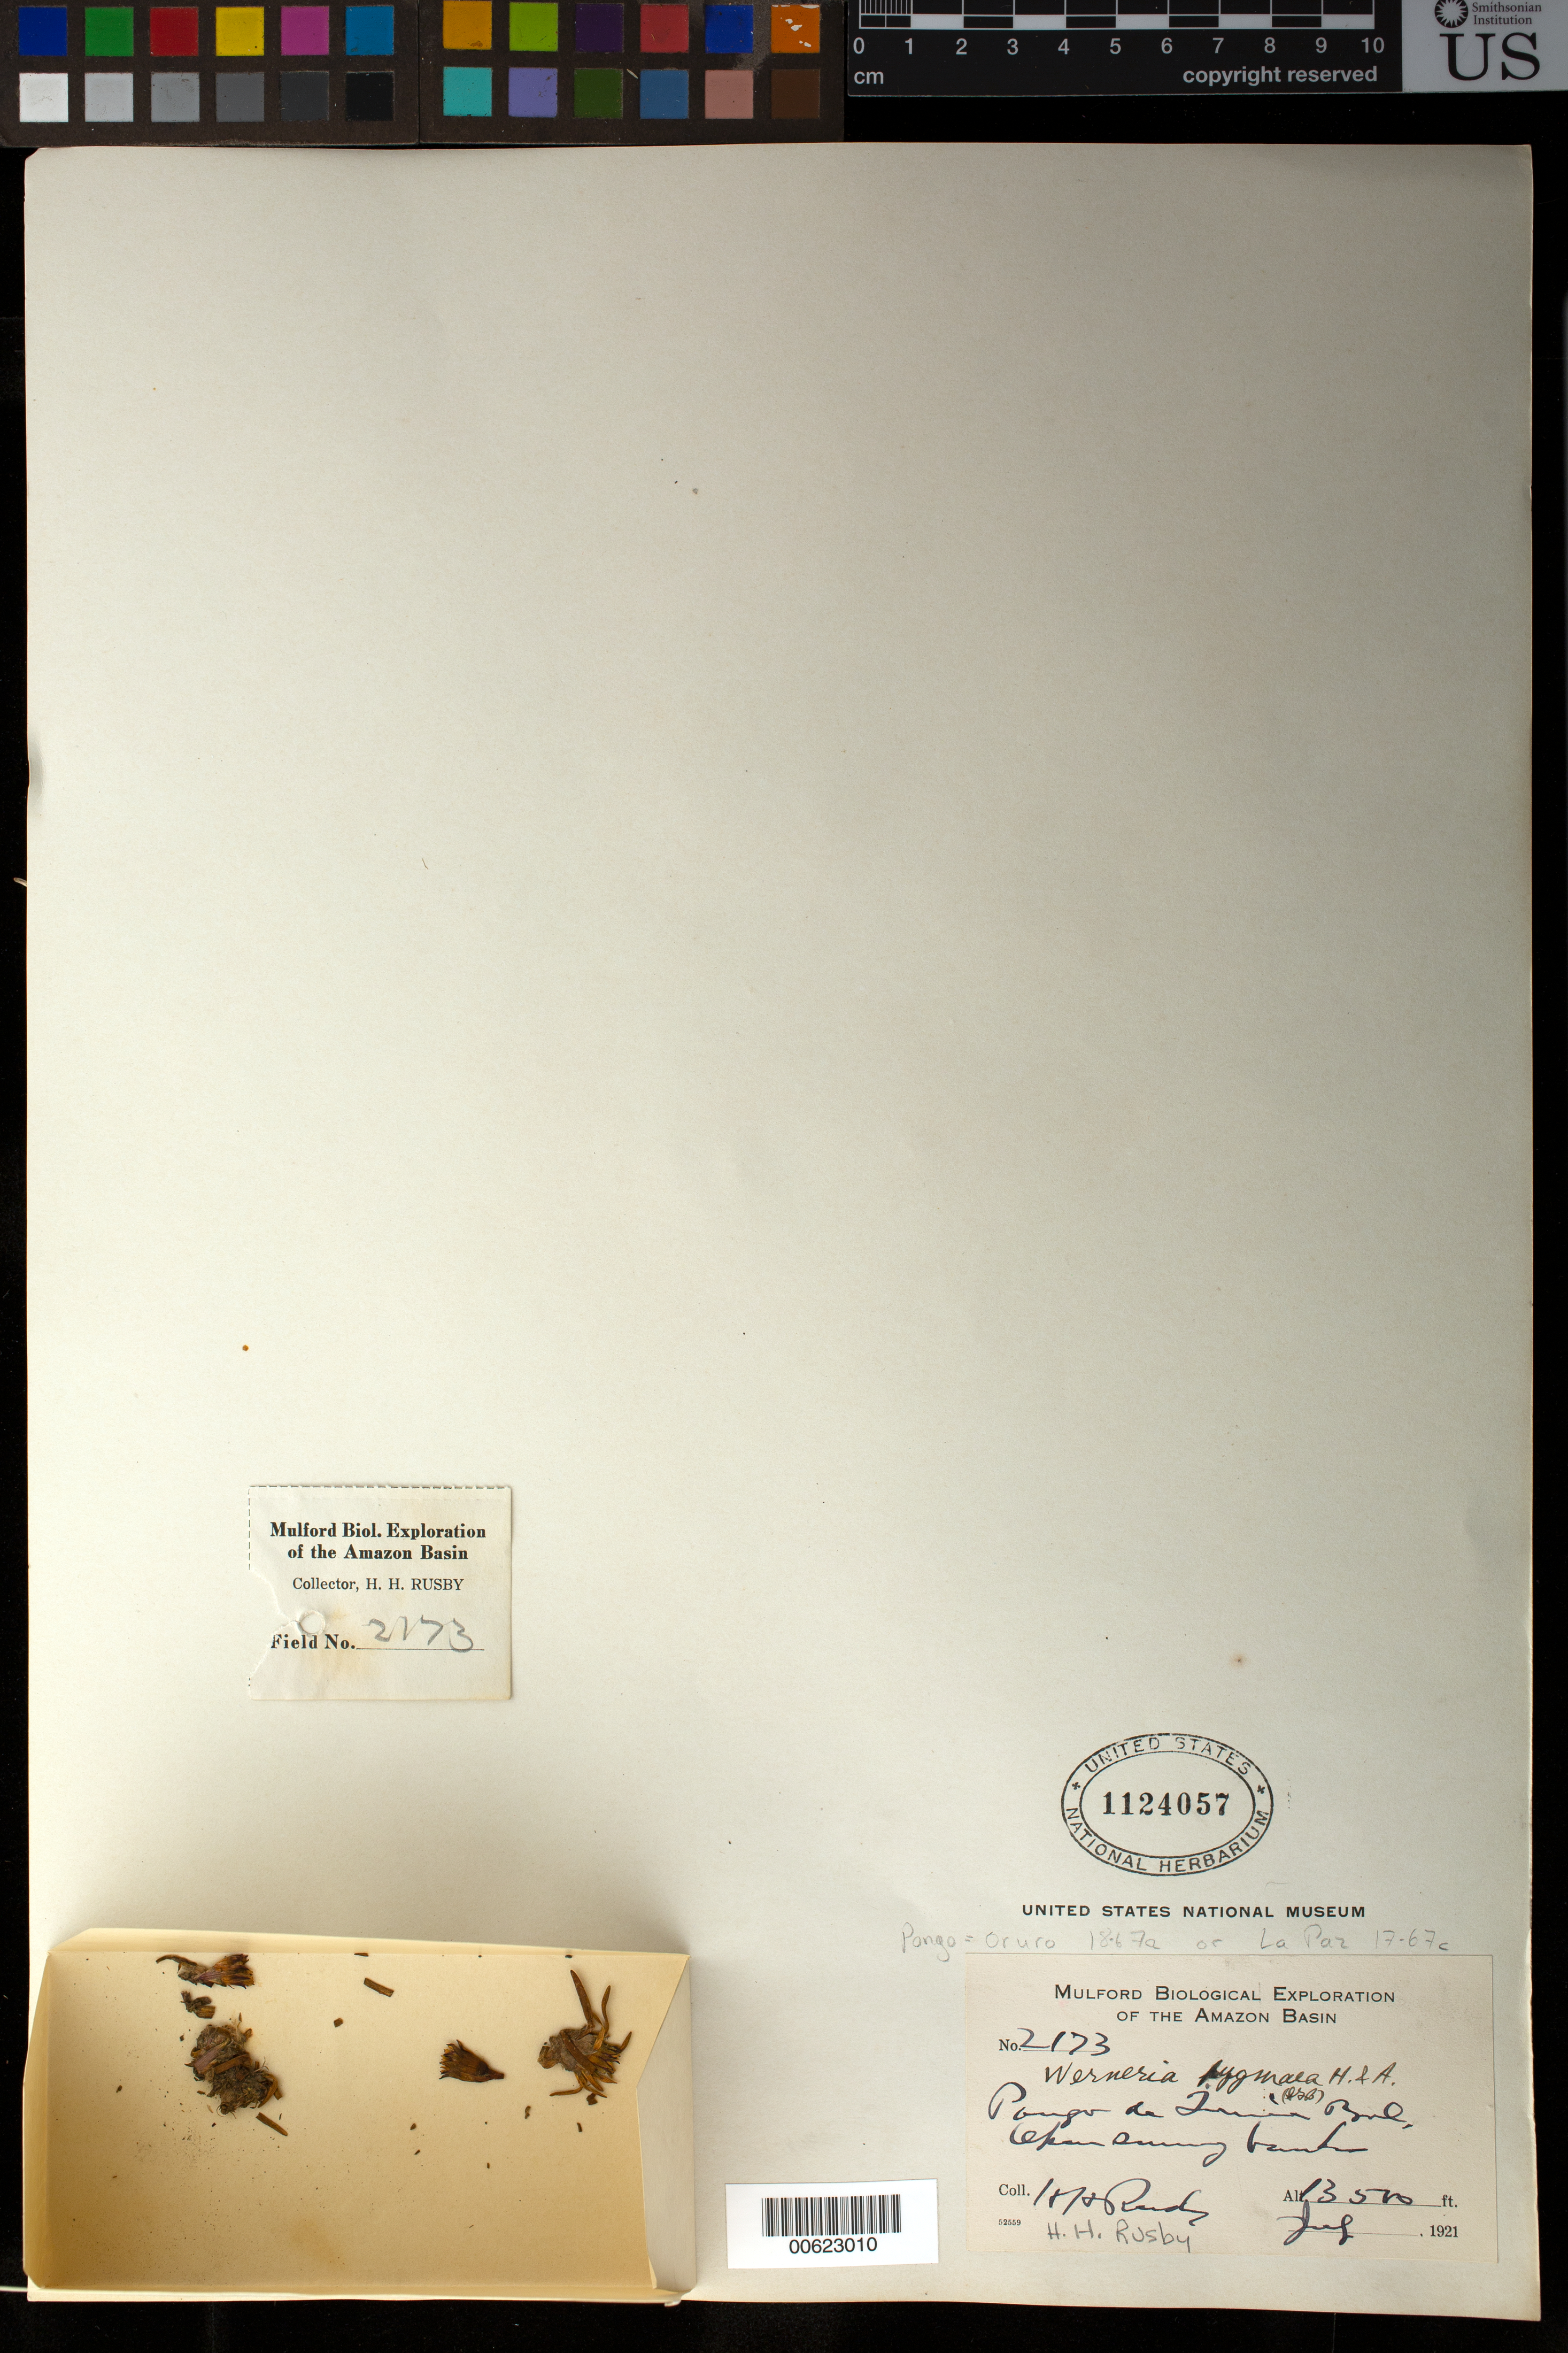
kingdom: Plantae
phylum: Tracheophyta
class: Magnoliopsida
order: Asterales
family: Asteraceae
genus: Werneria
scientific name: Werneria pygmaea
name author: Gillies ex Hook. & Arn.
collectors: H. H. Rusby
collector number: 2173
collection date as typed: July 3, 1921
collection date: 1921-07-03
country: Bolivia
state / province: La Paz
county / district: Inquisivi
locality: Pongo de Quime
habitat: Open sunny banks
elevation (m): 4115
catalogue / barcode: US 1124057